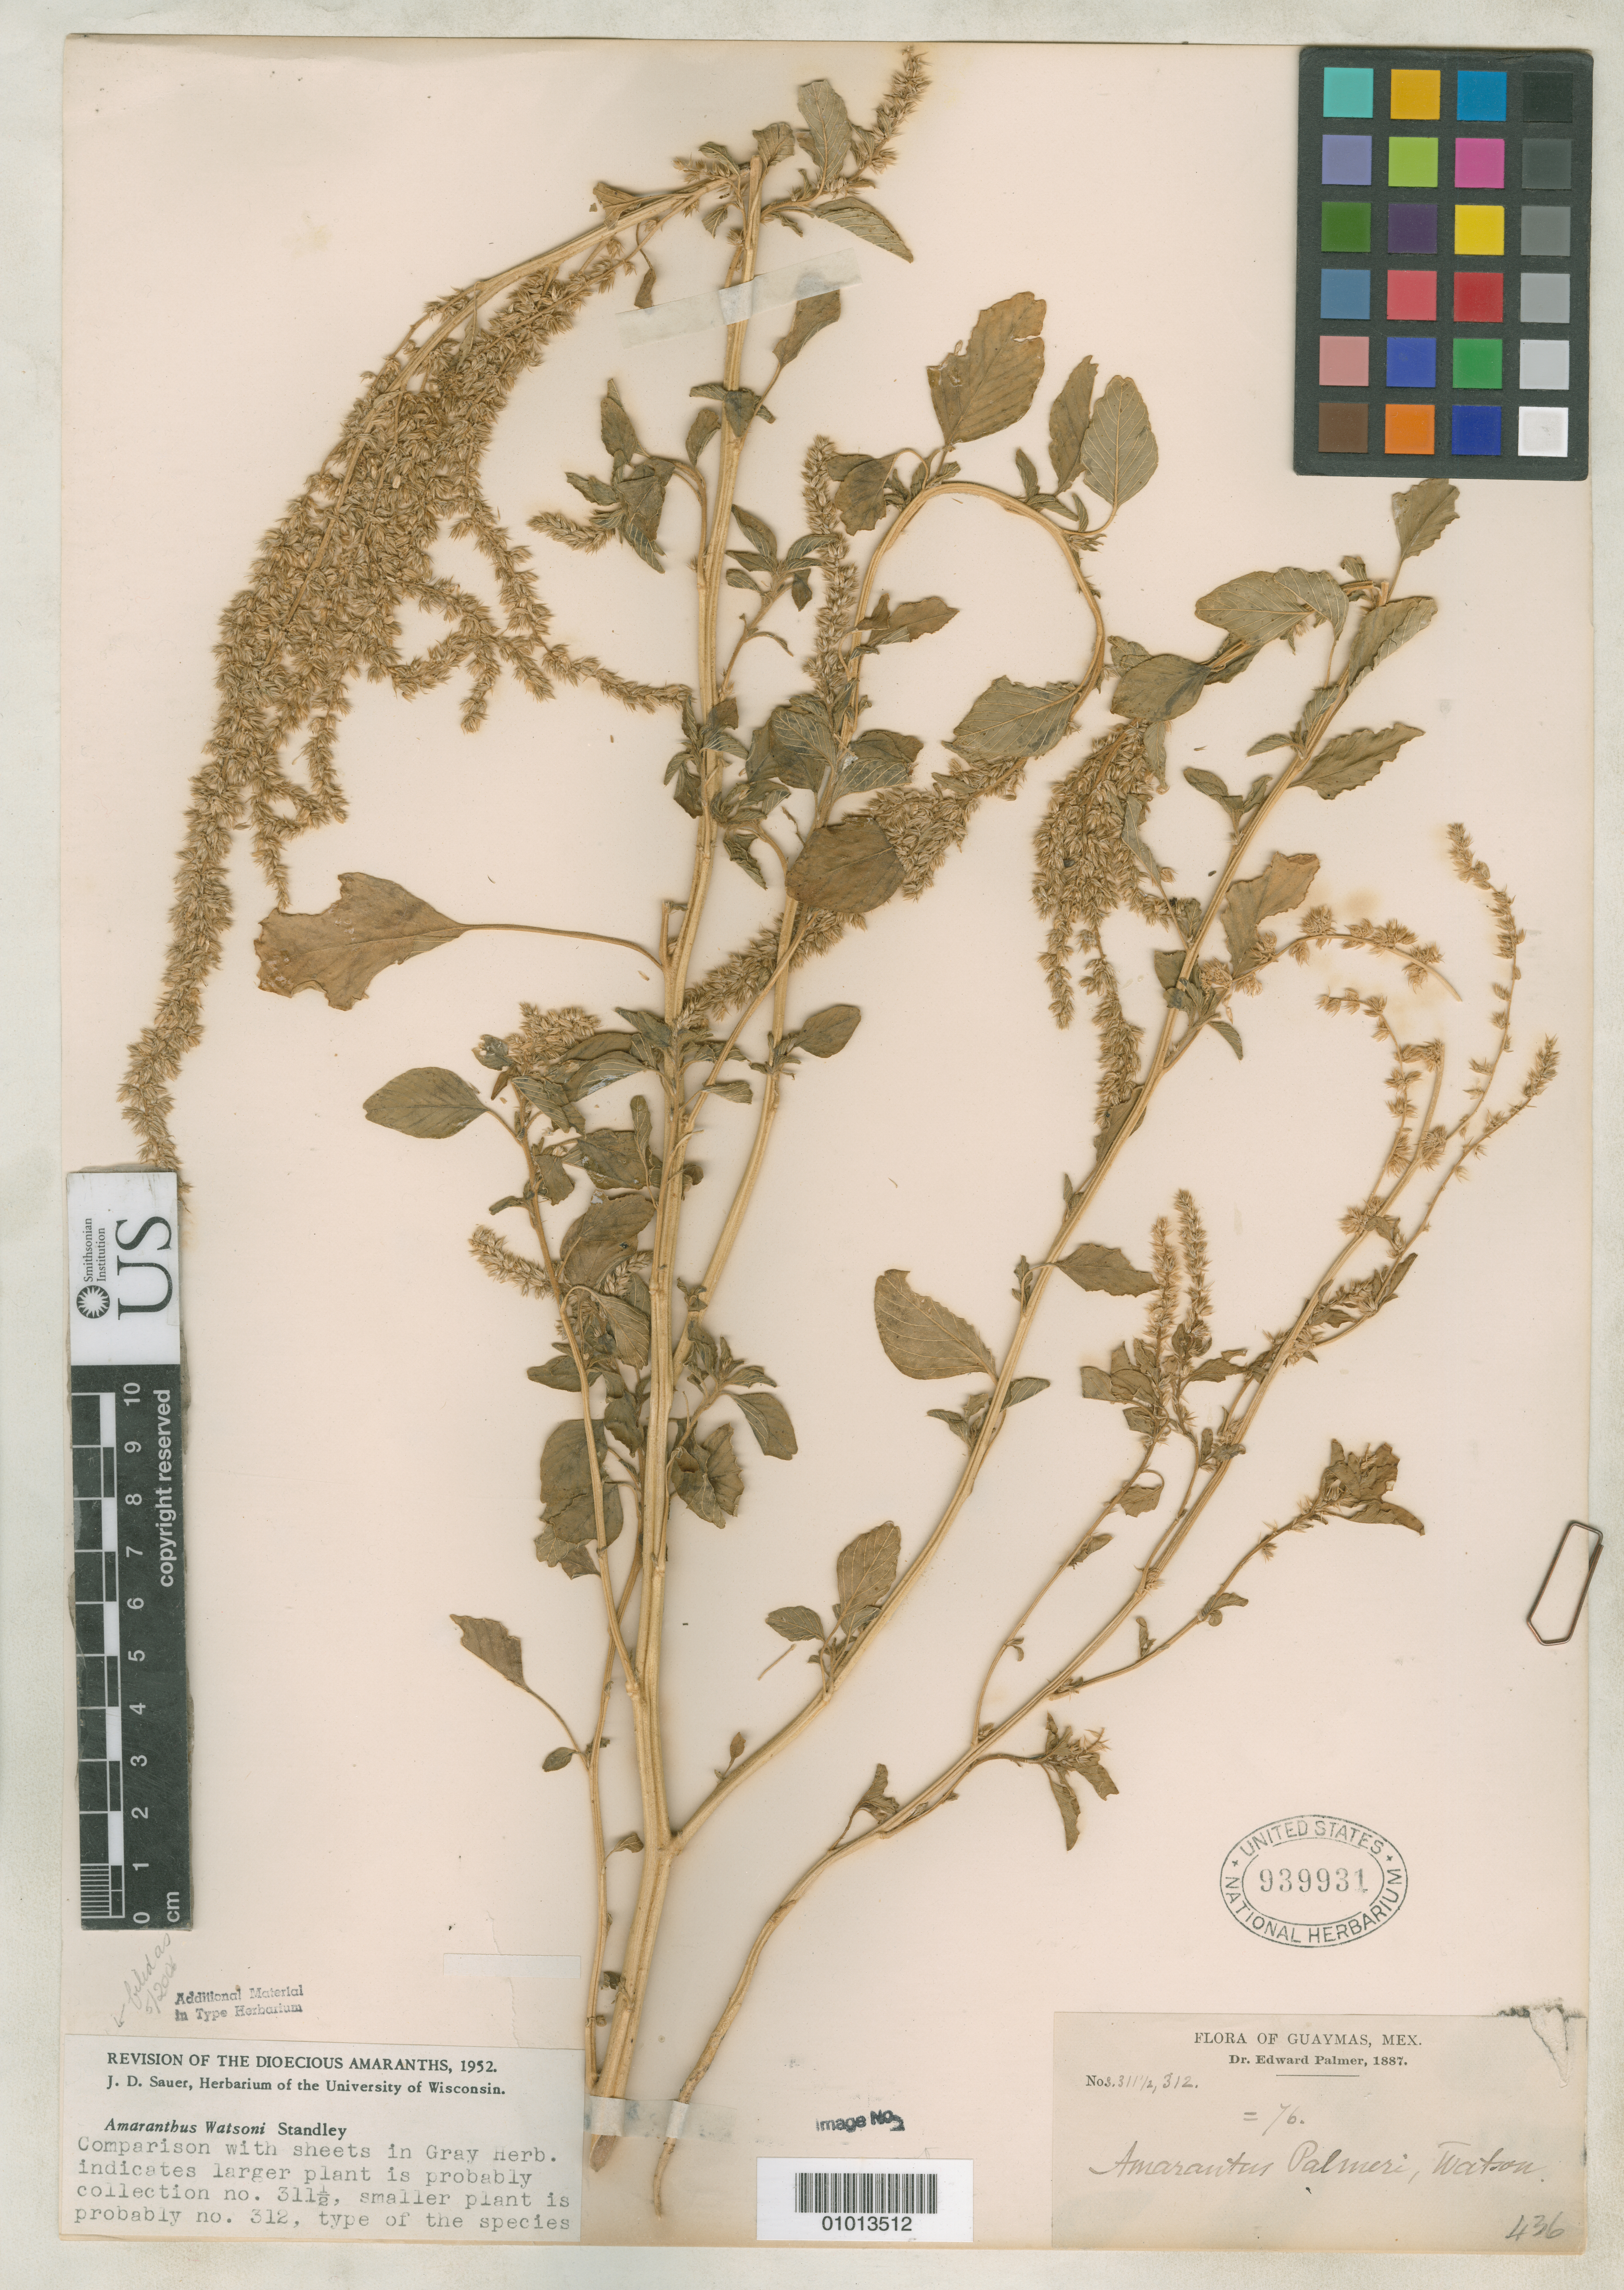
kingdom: Plantae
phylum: Tracheophyta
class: Magnoliopsida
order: Caryophyllales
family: Amaranthaceae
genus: Amaranthus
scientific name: Amaranthus watsonii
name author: Standl.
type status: Isotype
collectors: E. Palmer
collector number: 312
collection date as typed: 1887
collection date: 1887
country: Mexico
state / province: Sonora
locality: Guaymas.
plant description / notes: Specimen ex John Donnell Smith herbarium.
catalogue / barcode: US 939931